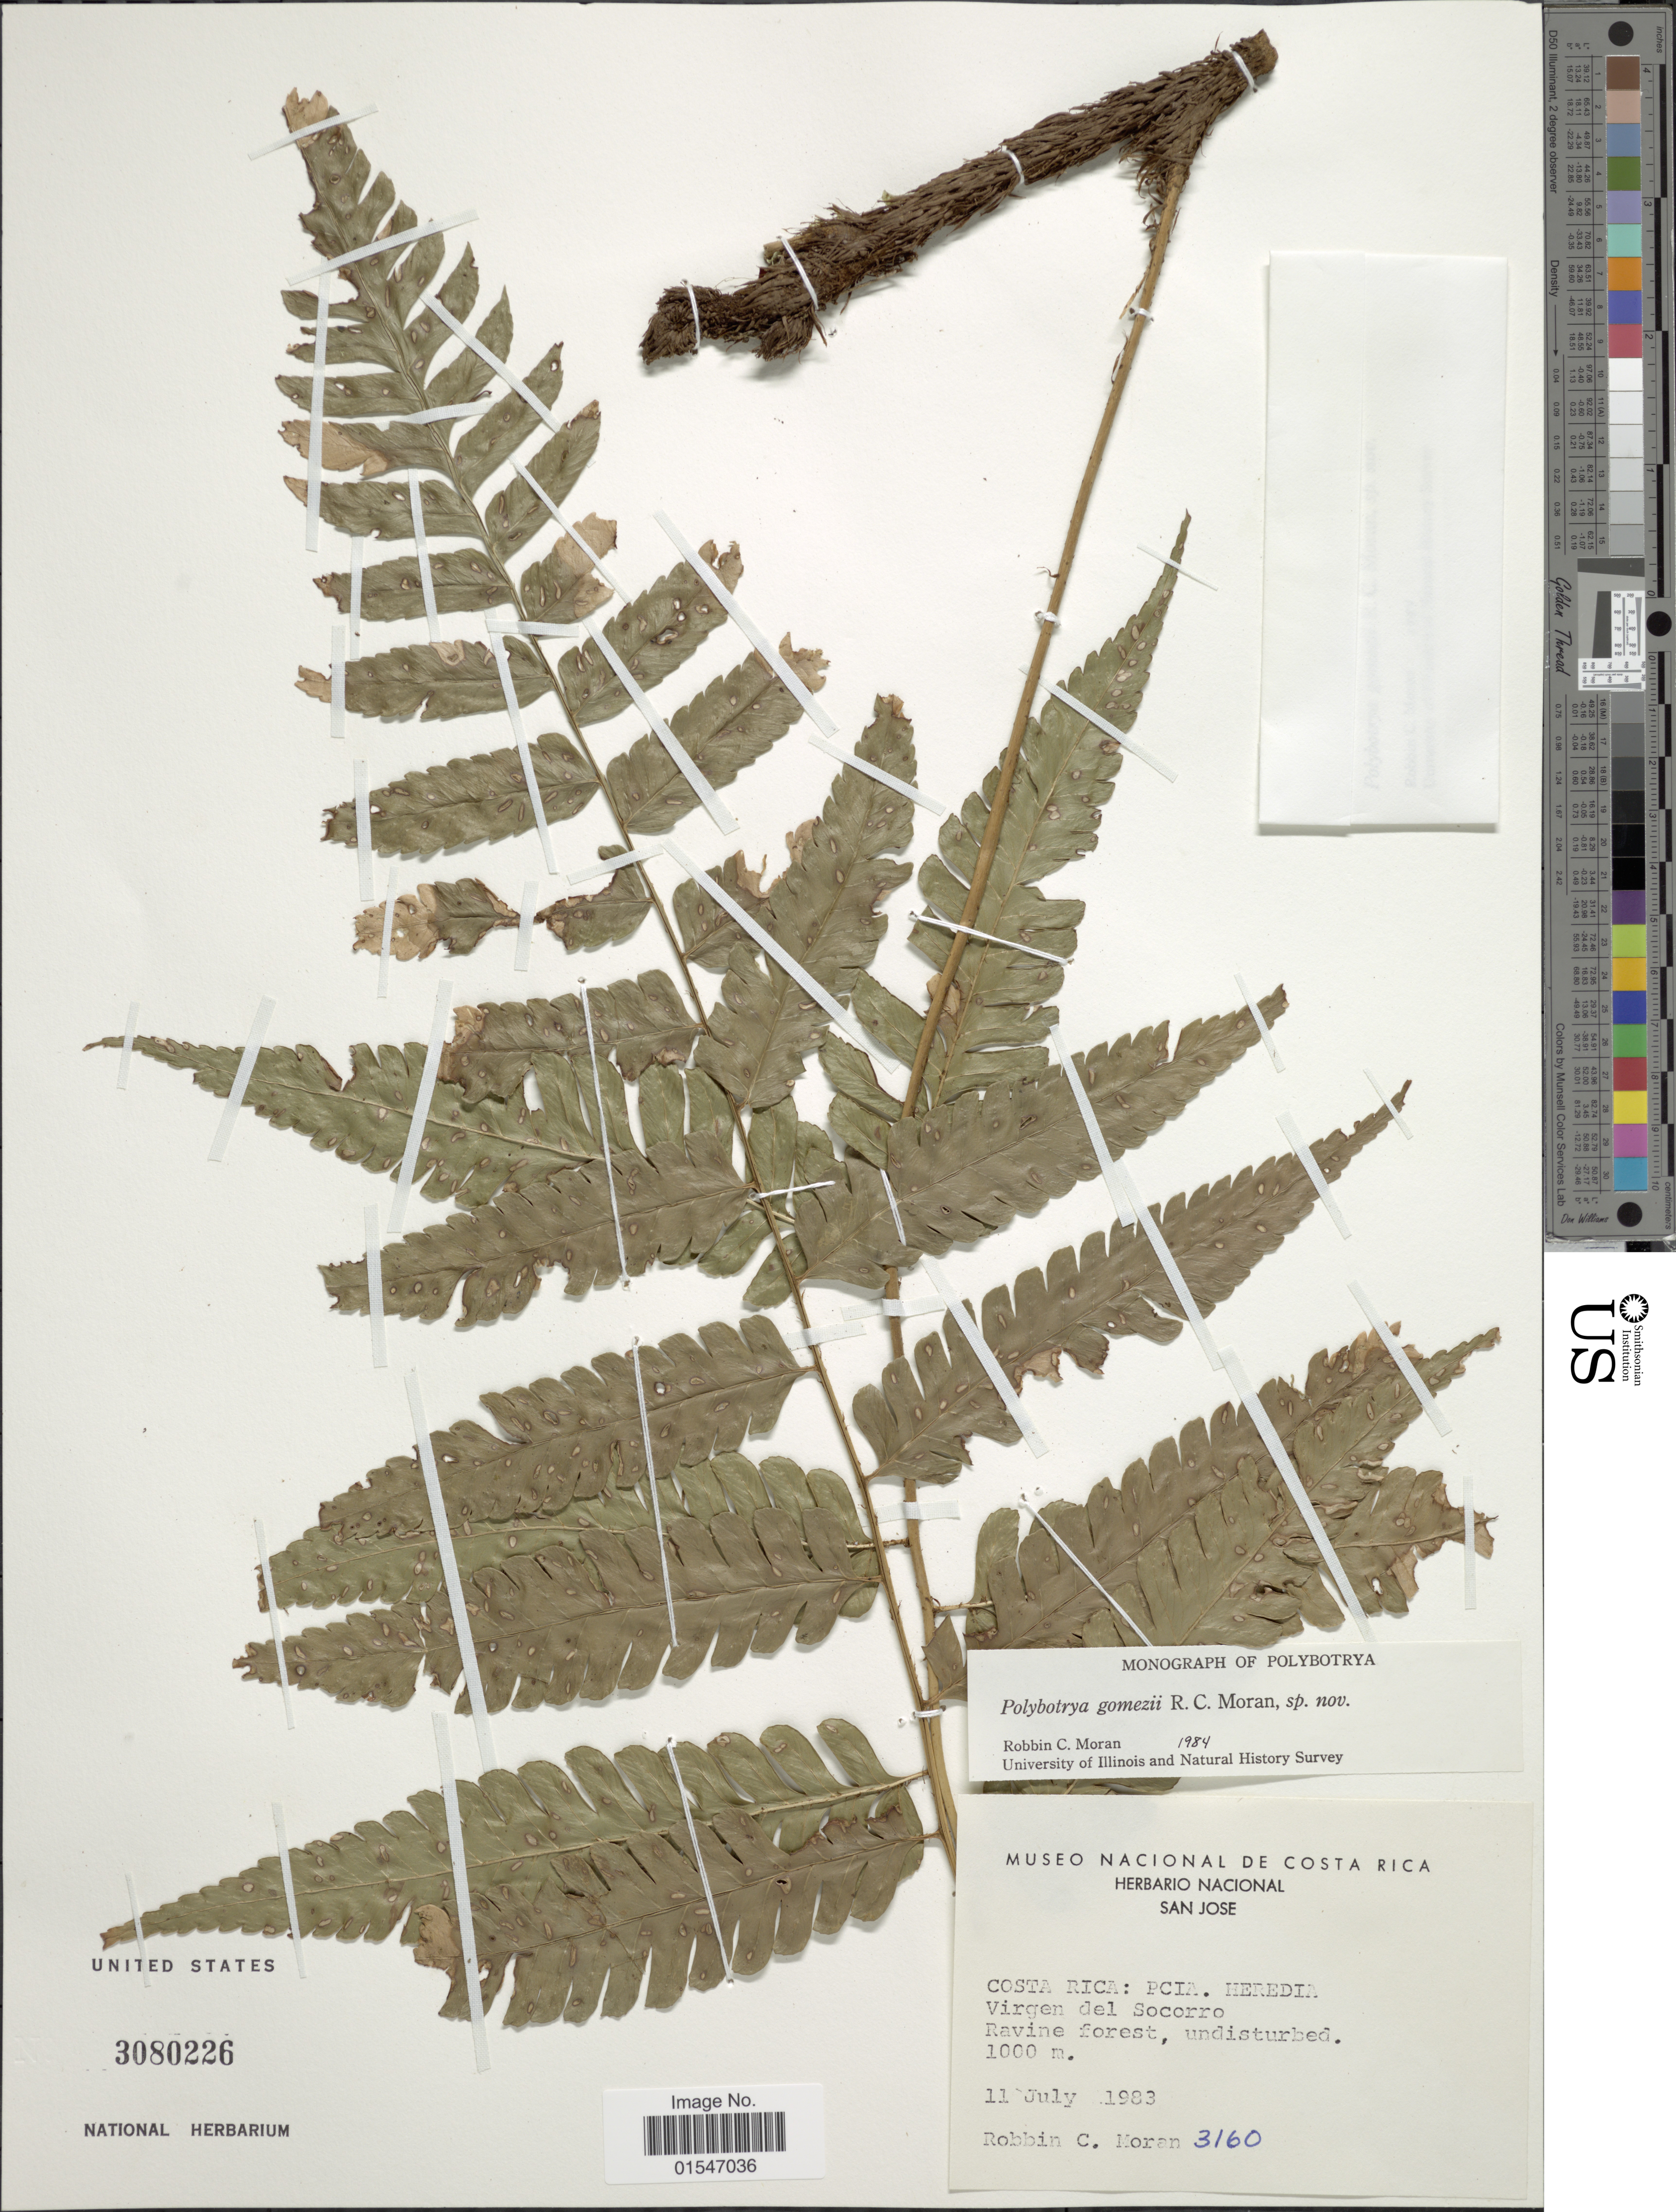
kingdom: Plantae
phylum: Tracheophyta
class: Polypodiopsida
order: Polypodiales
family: Dryopteridaceae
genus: Polybotrya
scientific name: Polybotrya gomezii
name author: R.C. Moran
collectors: R. C. Moran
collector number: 3160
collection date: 1983-07-11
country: Costa Rica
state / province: Heredia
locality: Costa Rica: Pcia. Heredia. Virgen del Socorro, Ravine forest.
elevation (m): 1000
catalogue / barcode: US 3080226